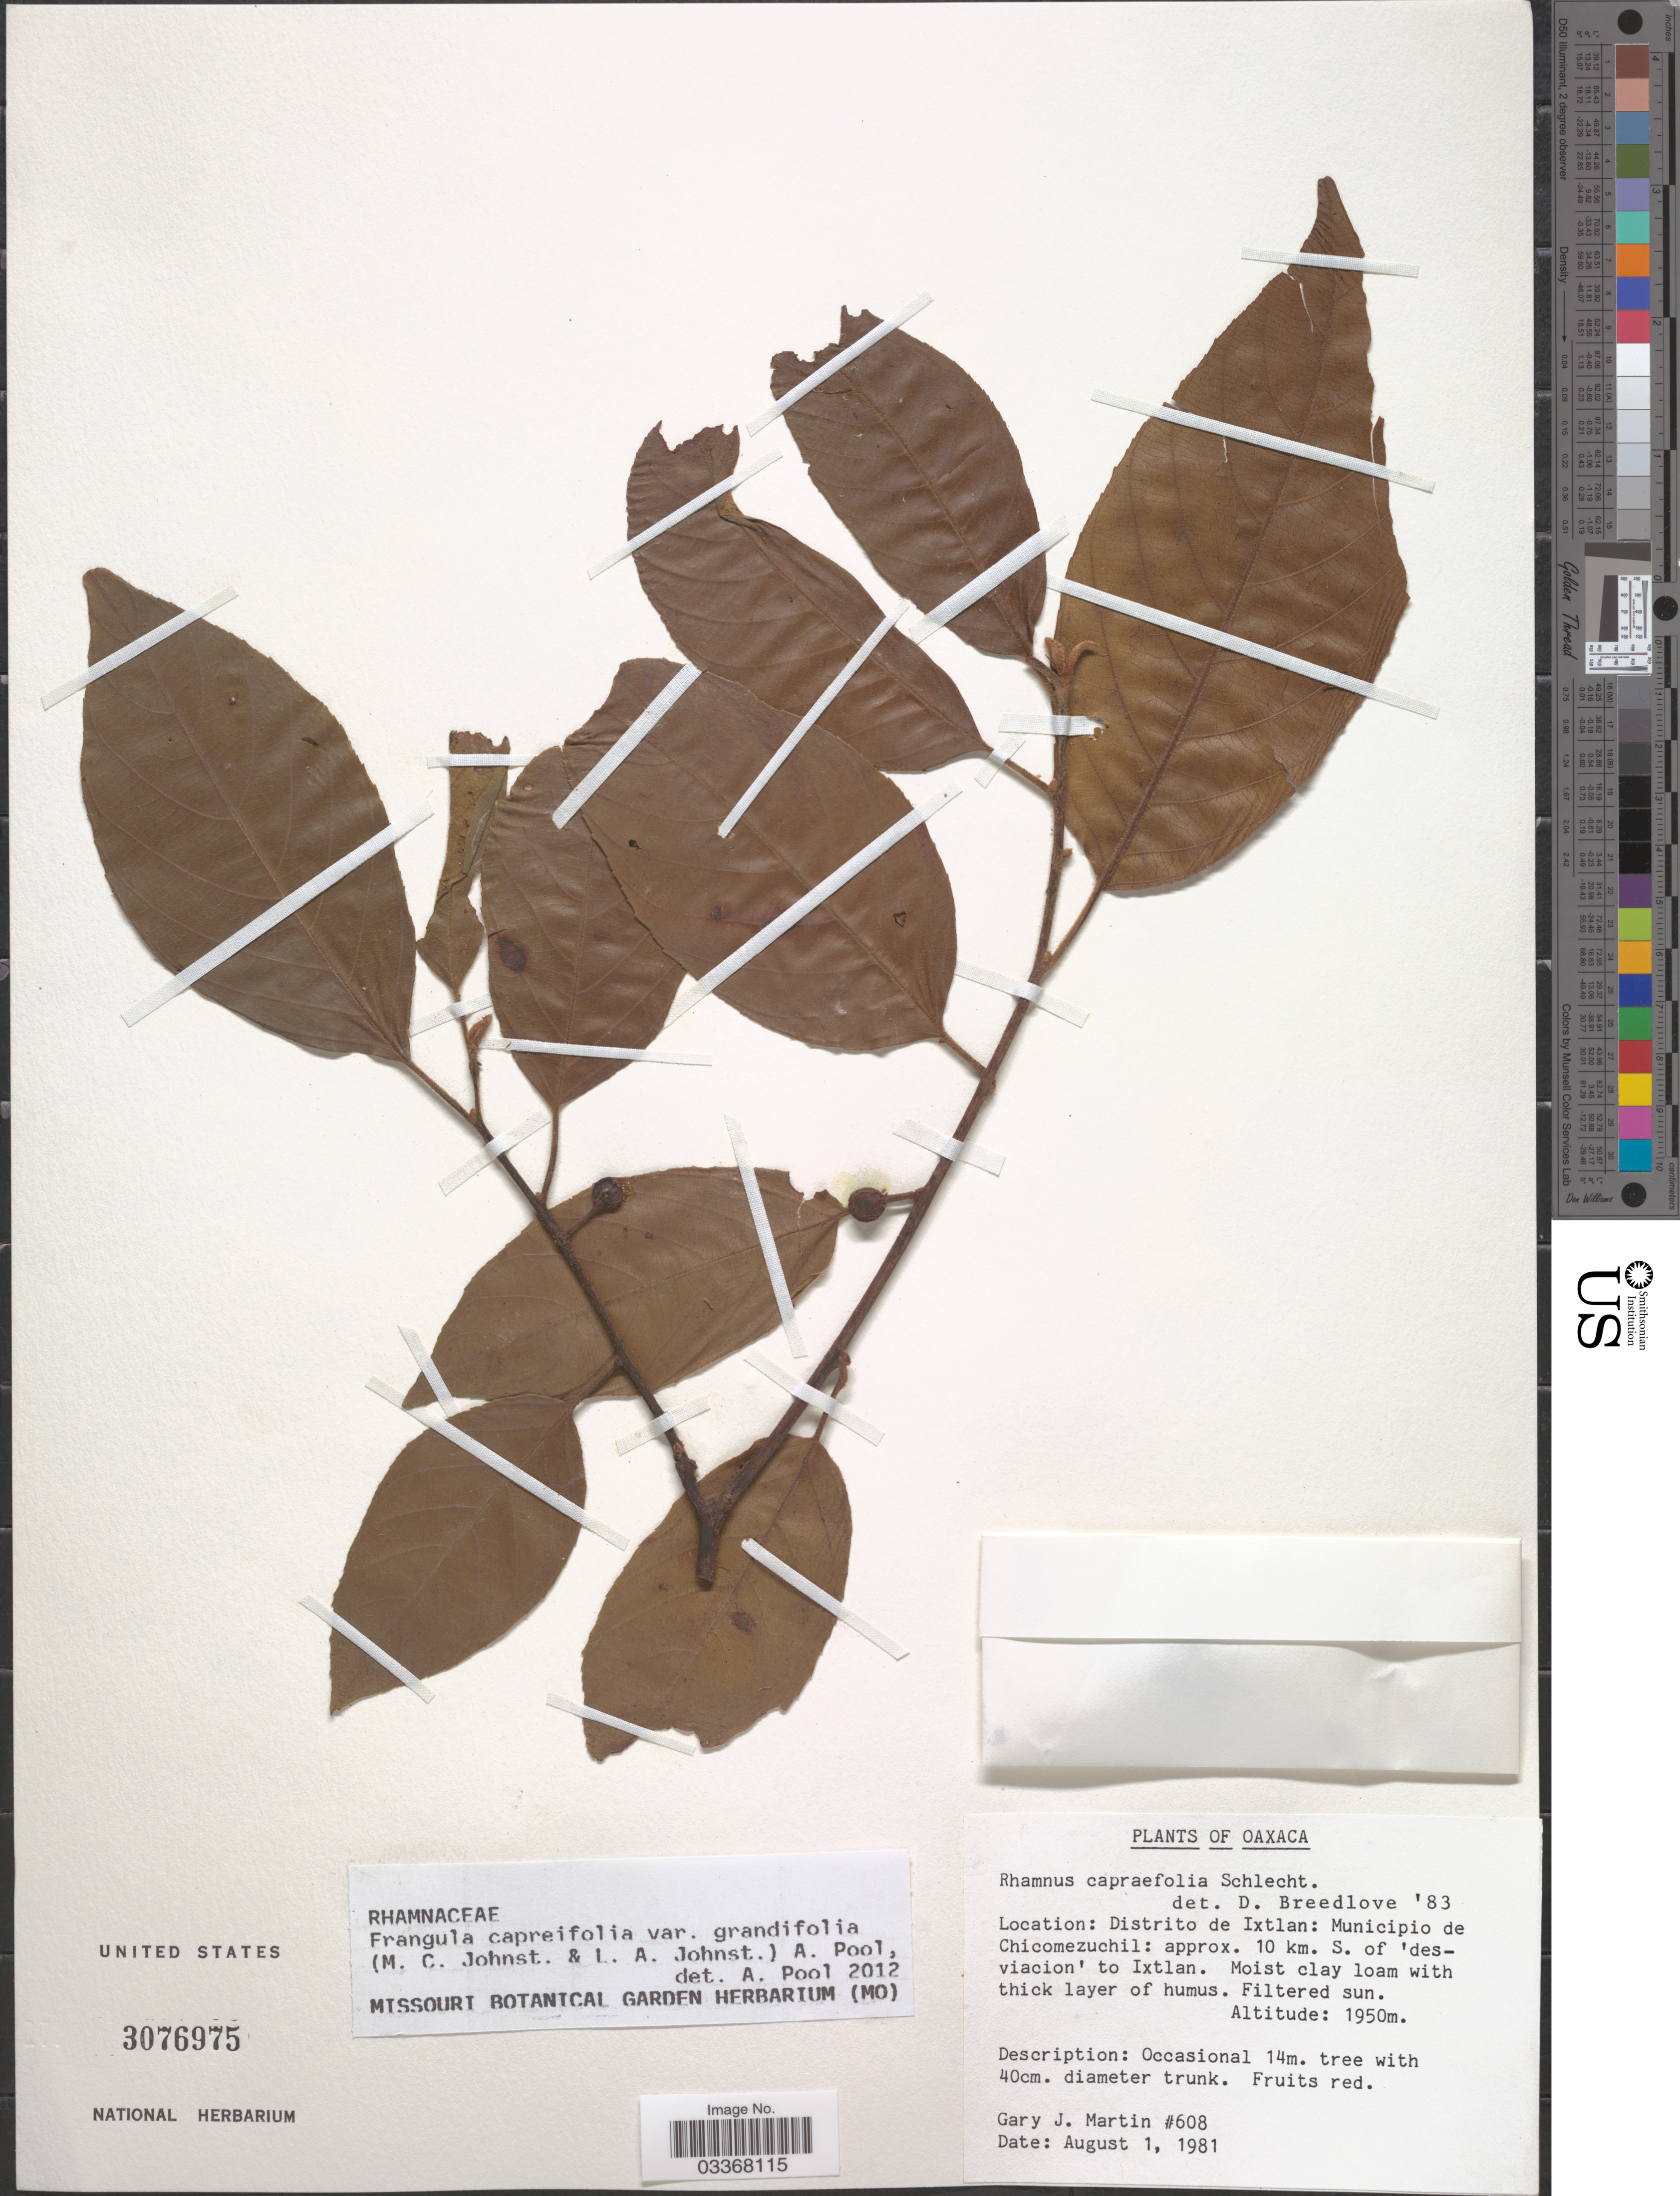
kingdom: Plantae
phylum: Tracheophyta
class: Magnoliopsida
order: Rosales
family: Rhamnaceae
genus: Frangula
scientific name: Frangula capreifolia var. grandifolia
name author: (M.C. Johnst. & L.A. Johnst.) A. Pool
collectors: G. J. Martin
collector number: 608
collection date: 1981-08-01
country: Mexico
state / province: Oaxaca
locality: Distrito de Ixtlan: Municipio de Chicomezuchil: approx. 10 km. S. of 'desviacion' to Ixtlan.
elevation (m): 1950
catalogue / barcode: US 3076975